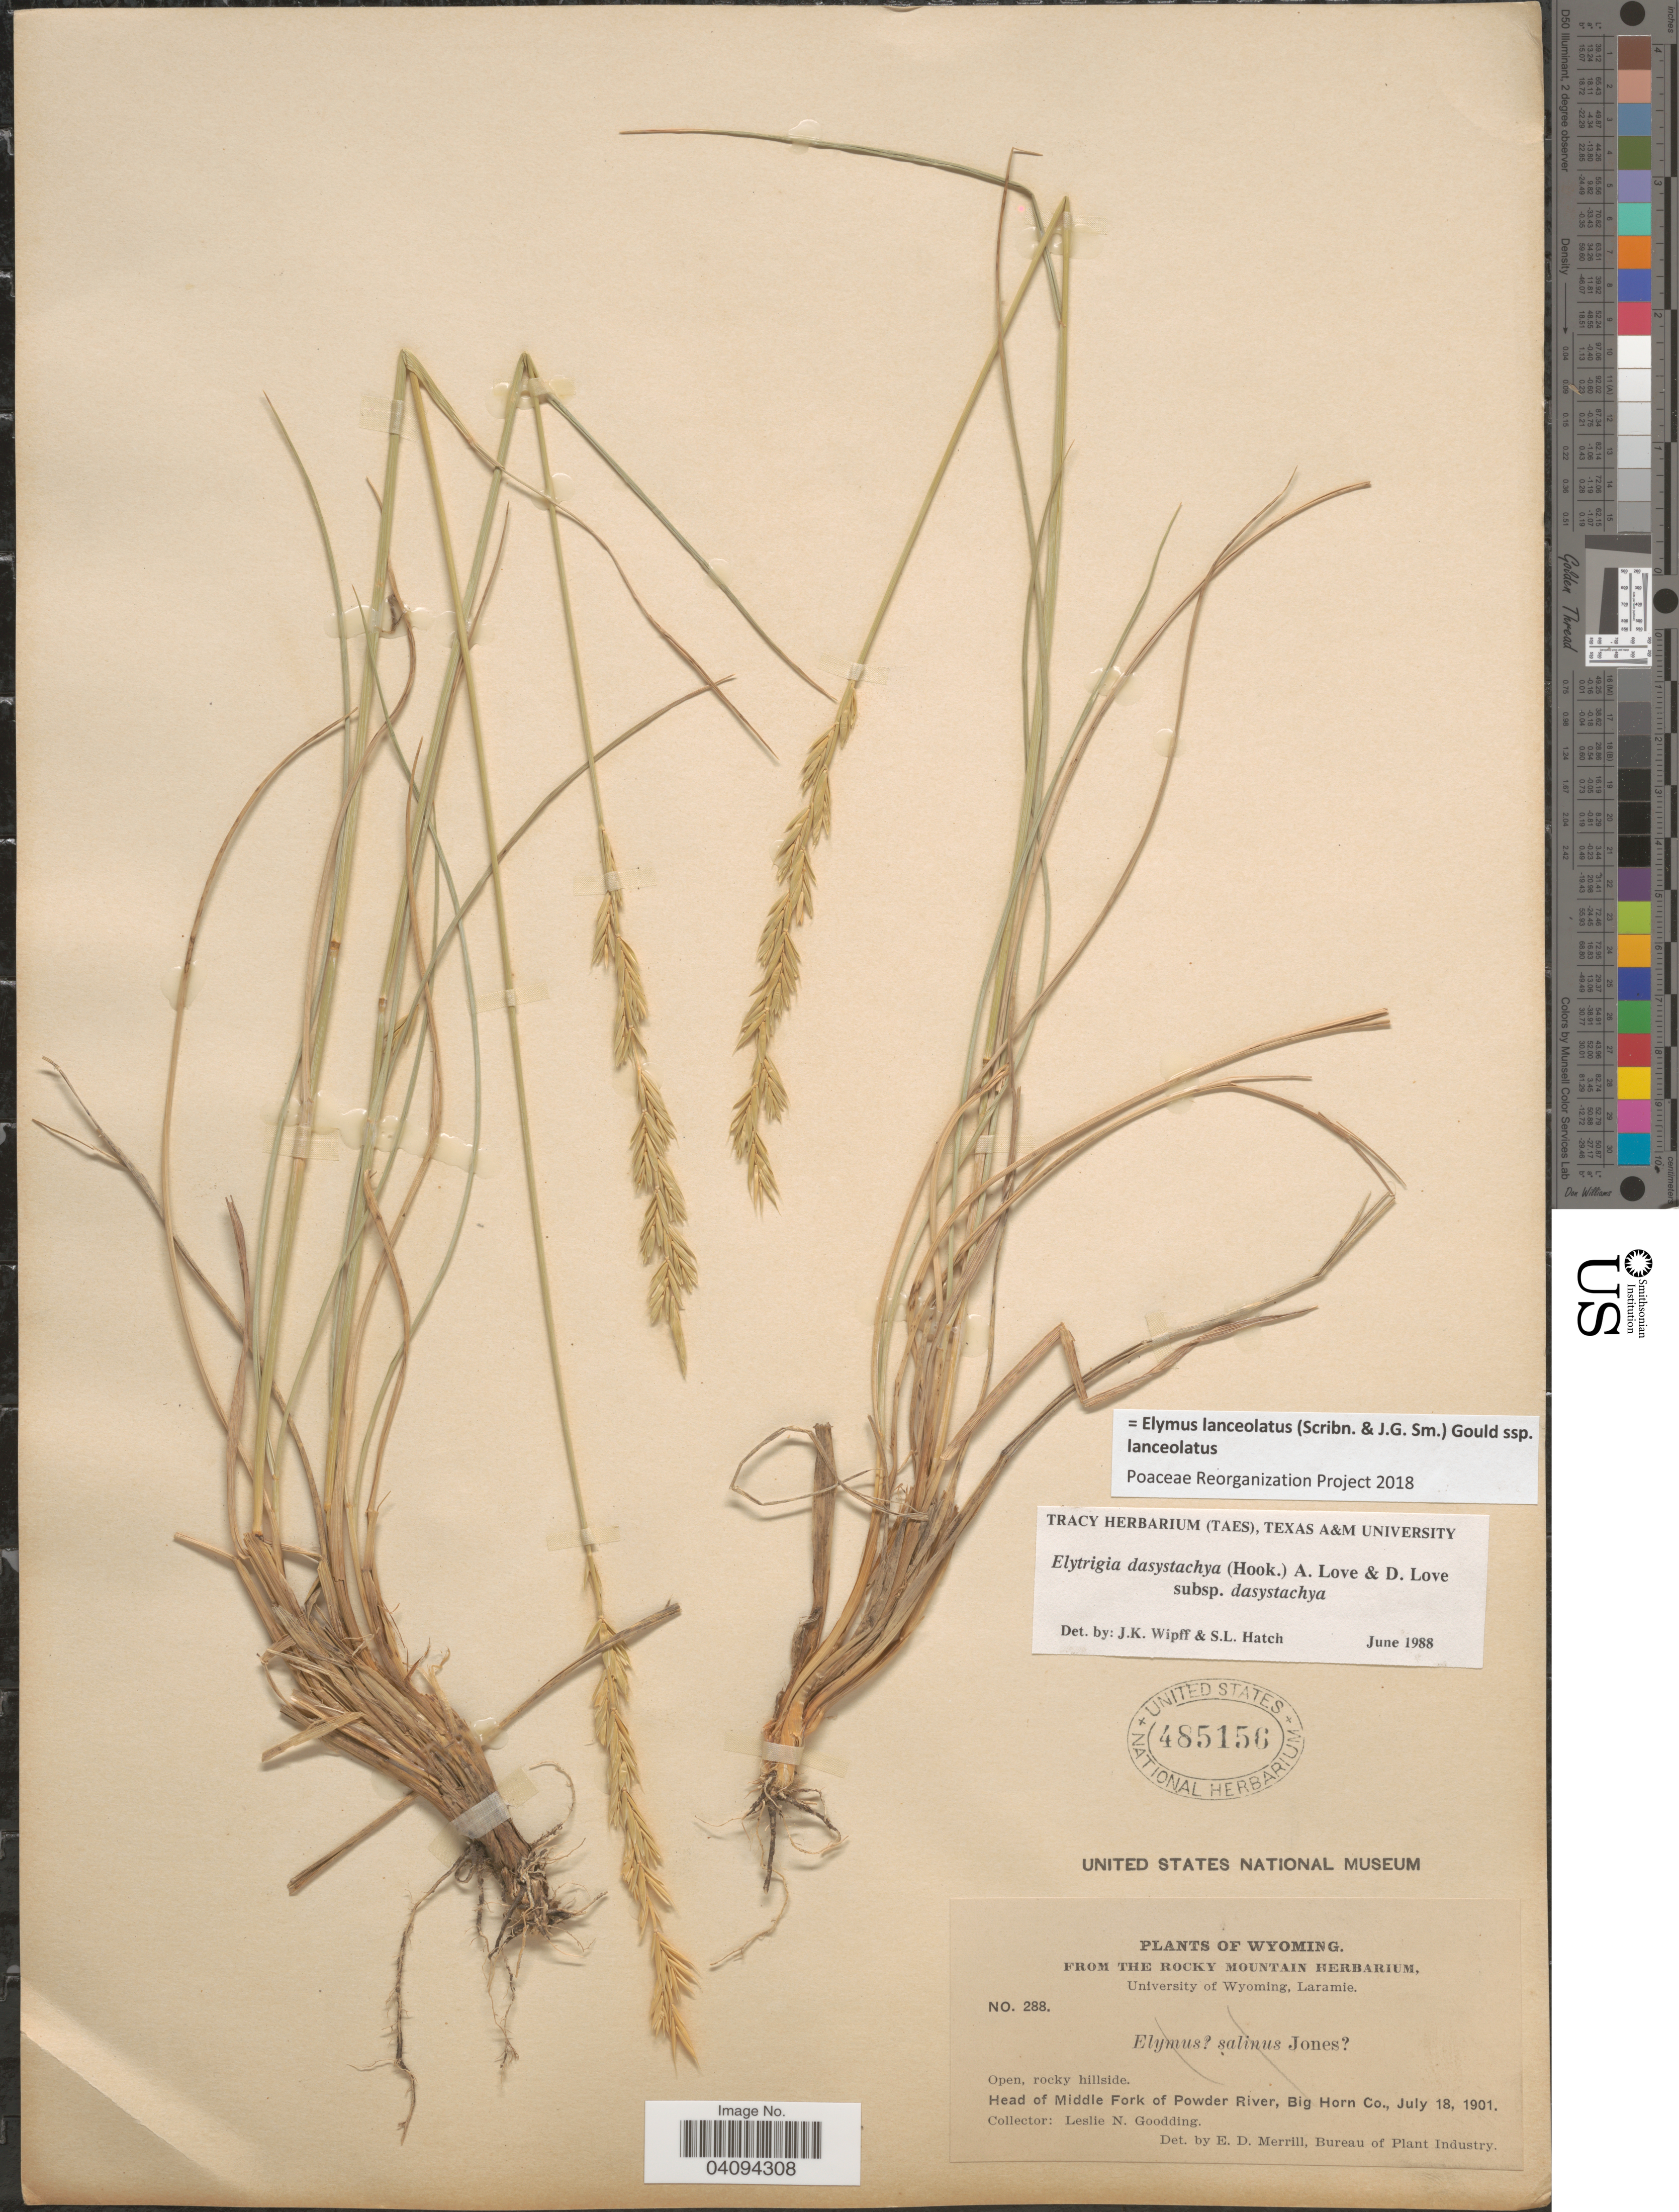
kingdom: Plantae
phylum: Tracheophyta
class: Liliopsida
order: Poales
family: Poaceae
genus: Elymus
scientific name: Elymus lanceolatus subsp. lanceolatus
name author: (Scribn. & J.G. Sm.) Gould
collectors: L. N. Goodding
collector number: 288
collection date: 1901-07-18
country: United States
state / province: Wyoming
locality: Open, rocky hillside. Head of Middle Fork of Powder River, Big Horn Co.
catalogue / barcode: US 485156